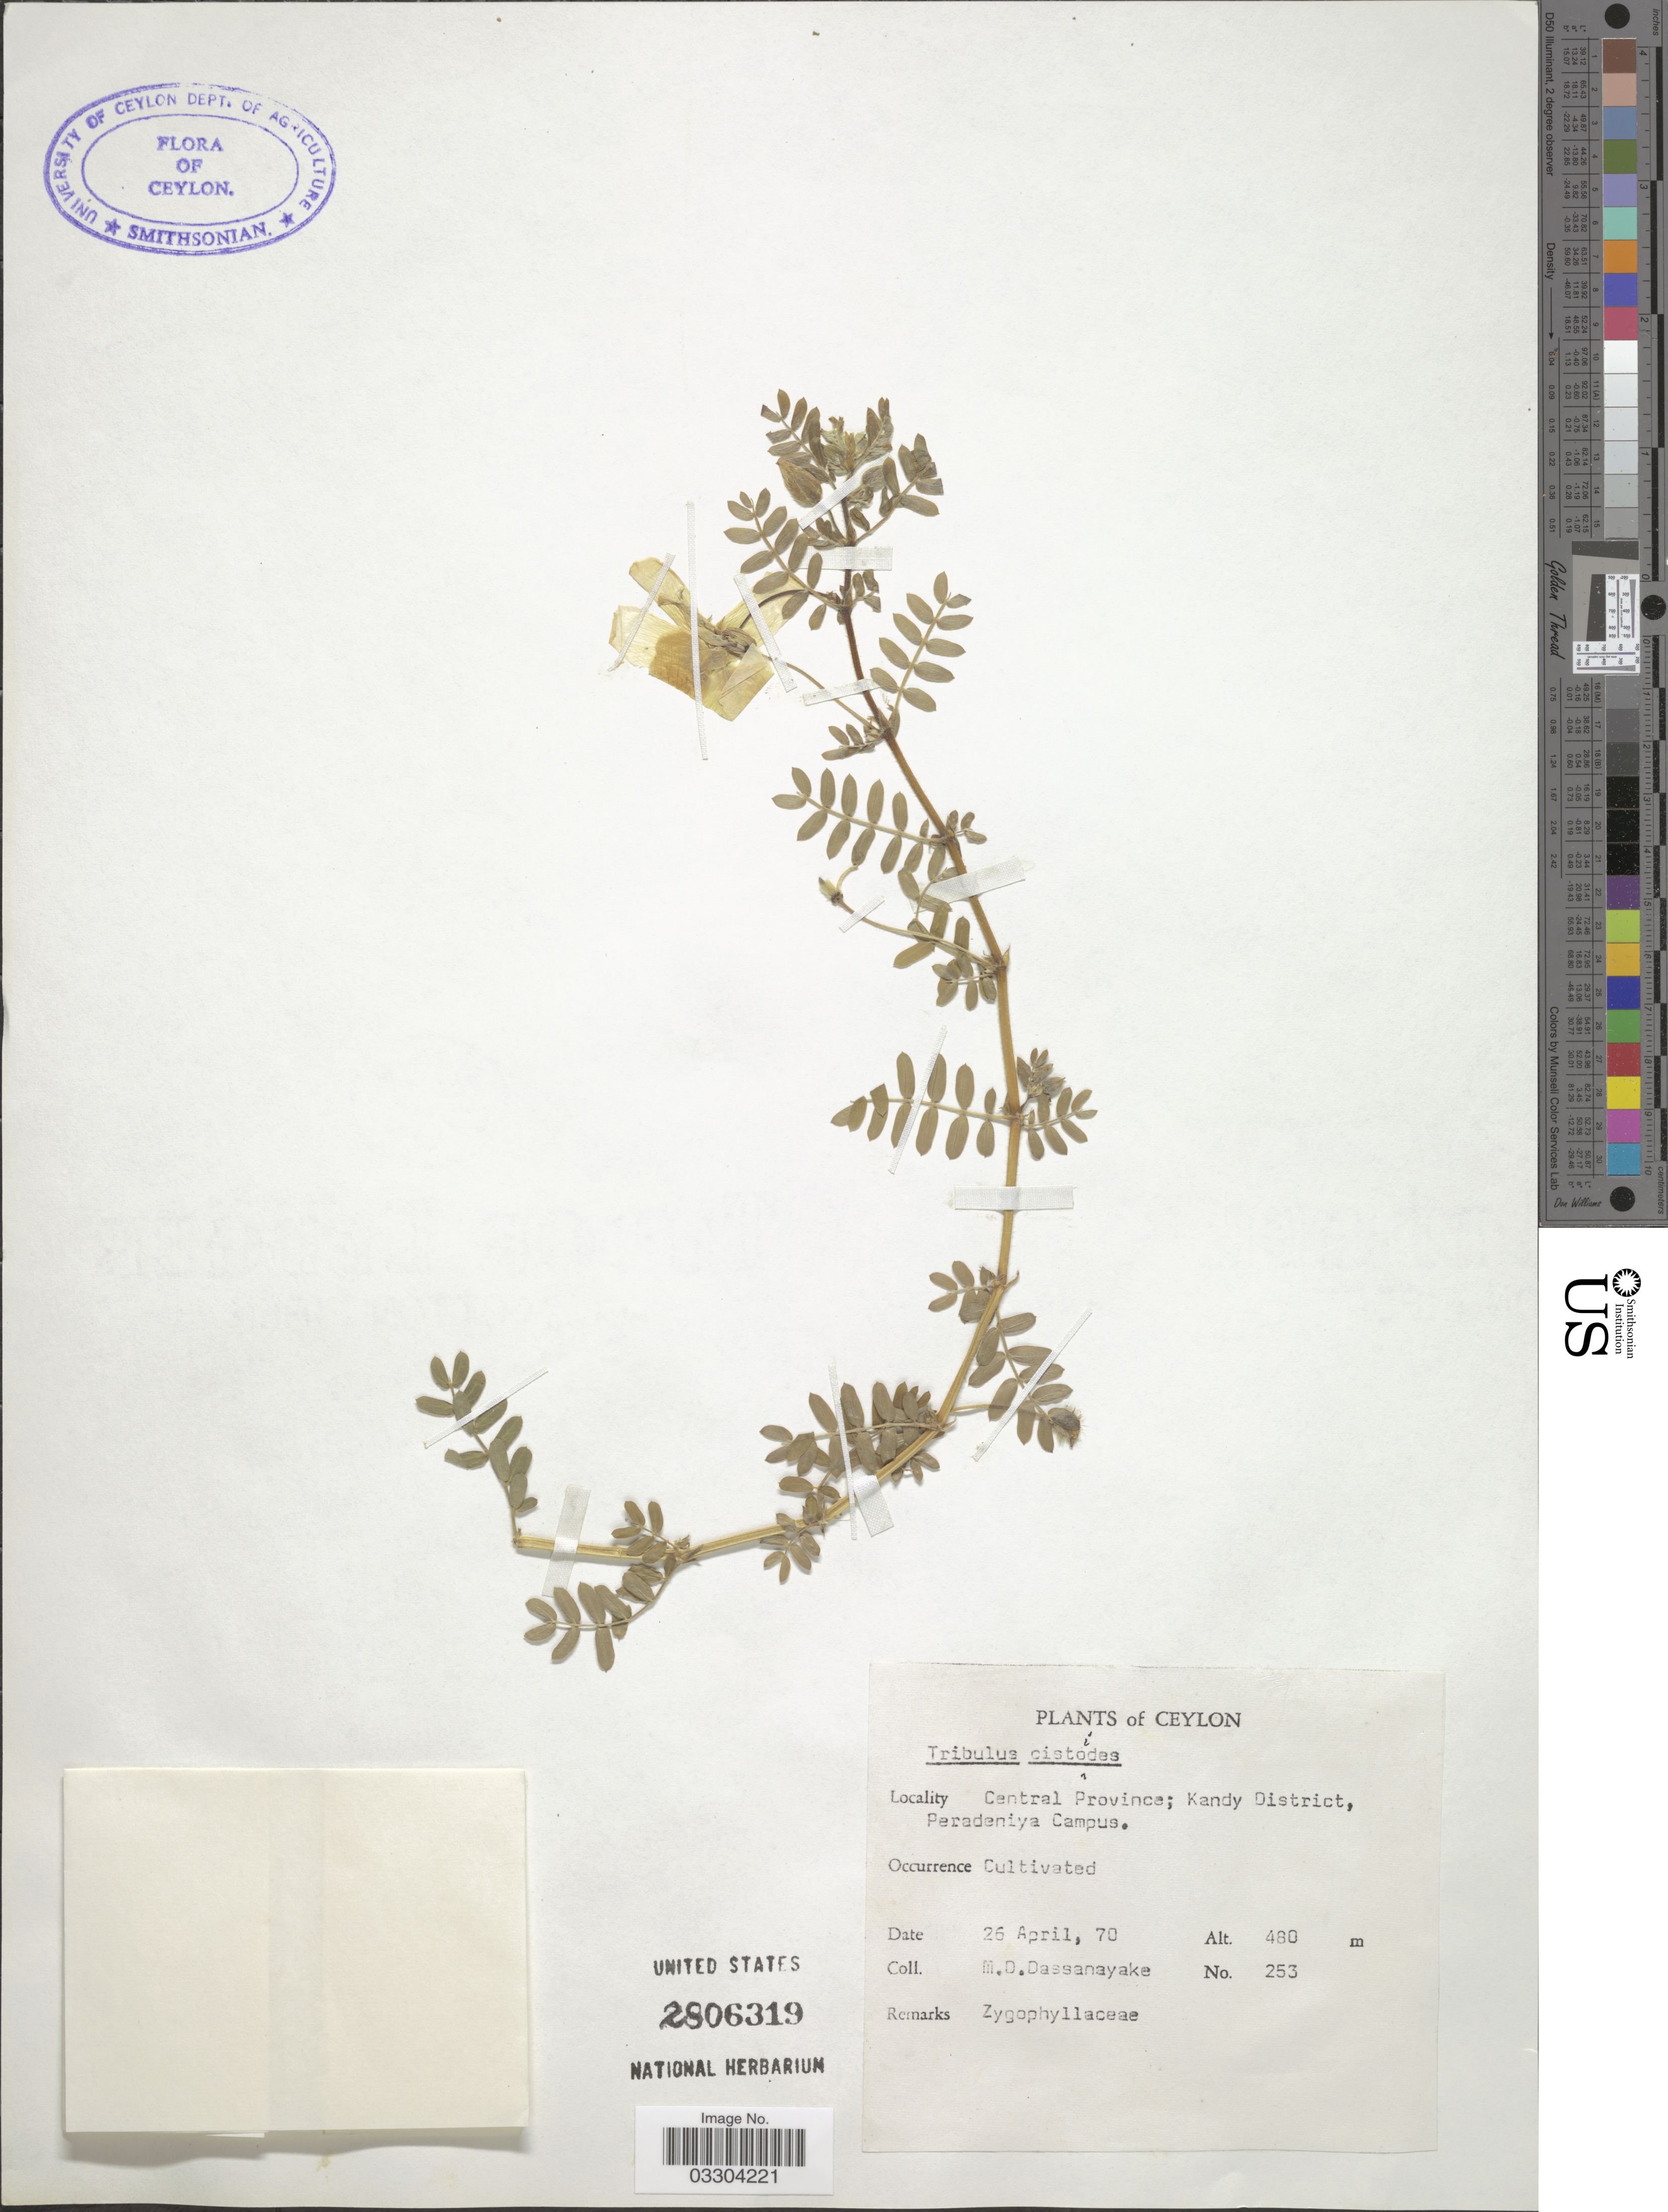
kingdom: Plantae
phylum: Tracheophyta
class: Magnoliopsida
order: Zygophyllales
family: Zygophyllaceae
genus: Tribulus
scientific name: Tribulus cistoides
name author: L.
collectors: M. D. Dassanayake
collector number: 253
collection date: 1970-04-26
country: Sri Lanka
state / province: Central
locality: Ceylon, Kandy District, Peradeniya Campus.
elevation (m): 480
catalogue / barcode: US 2806319